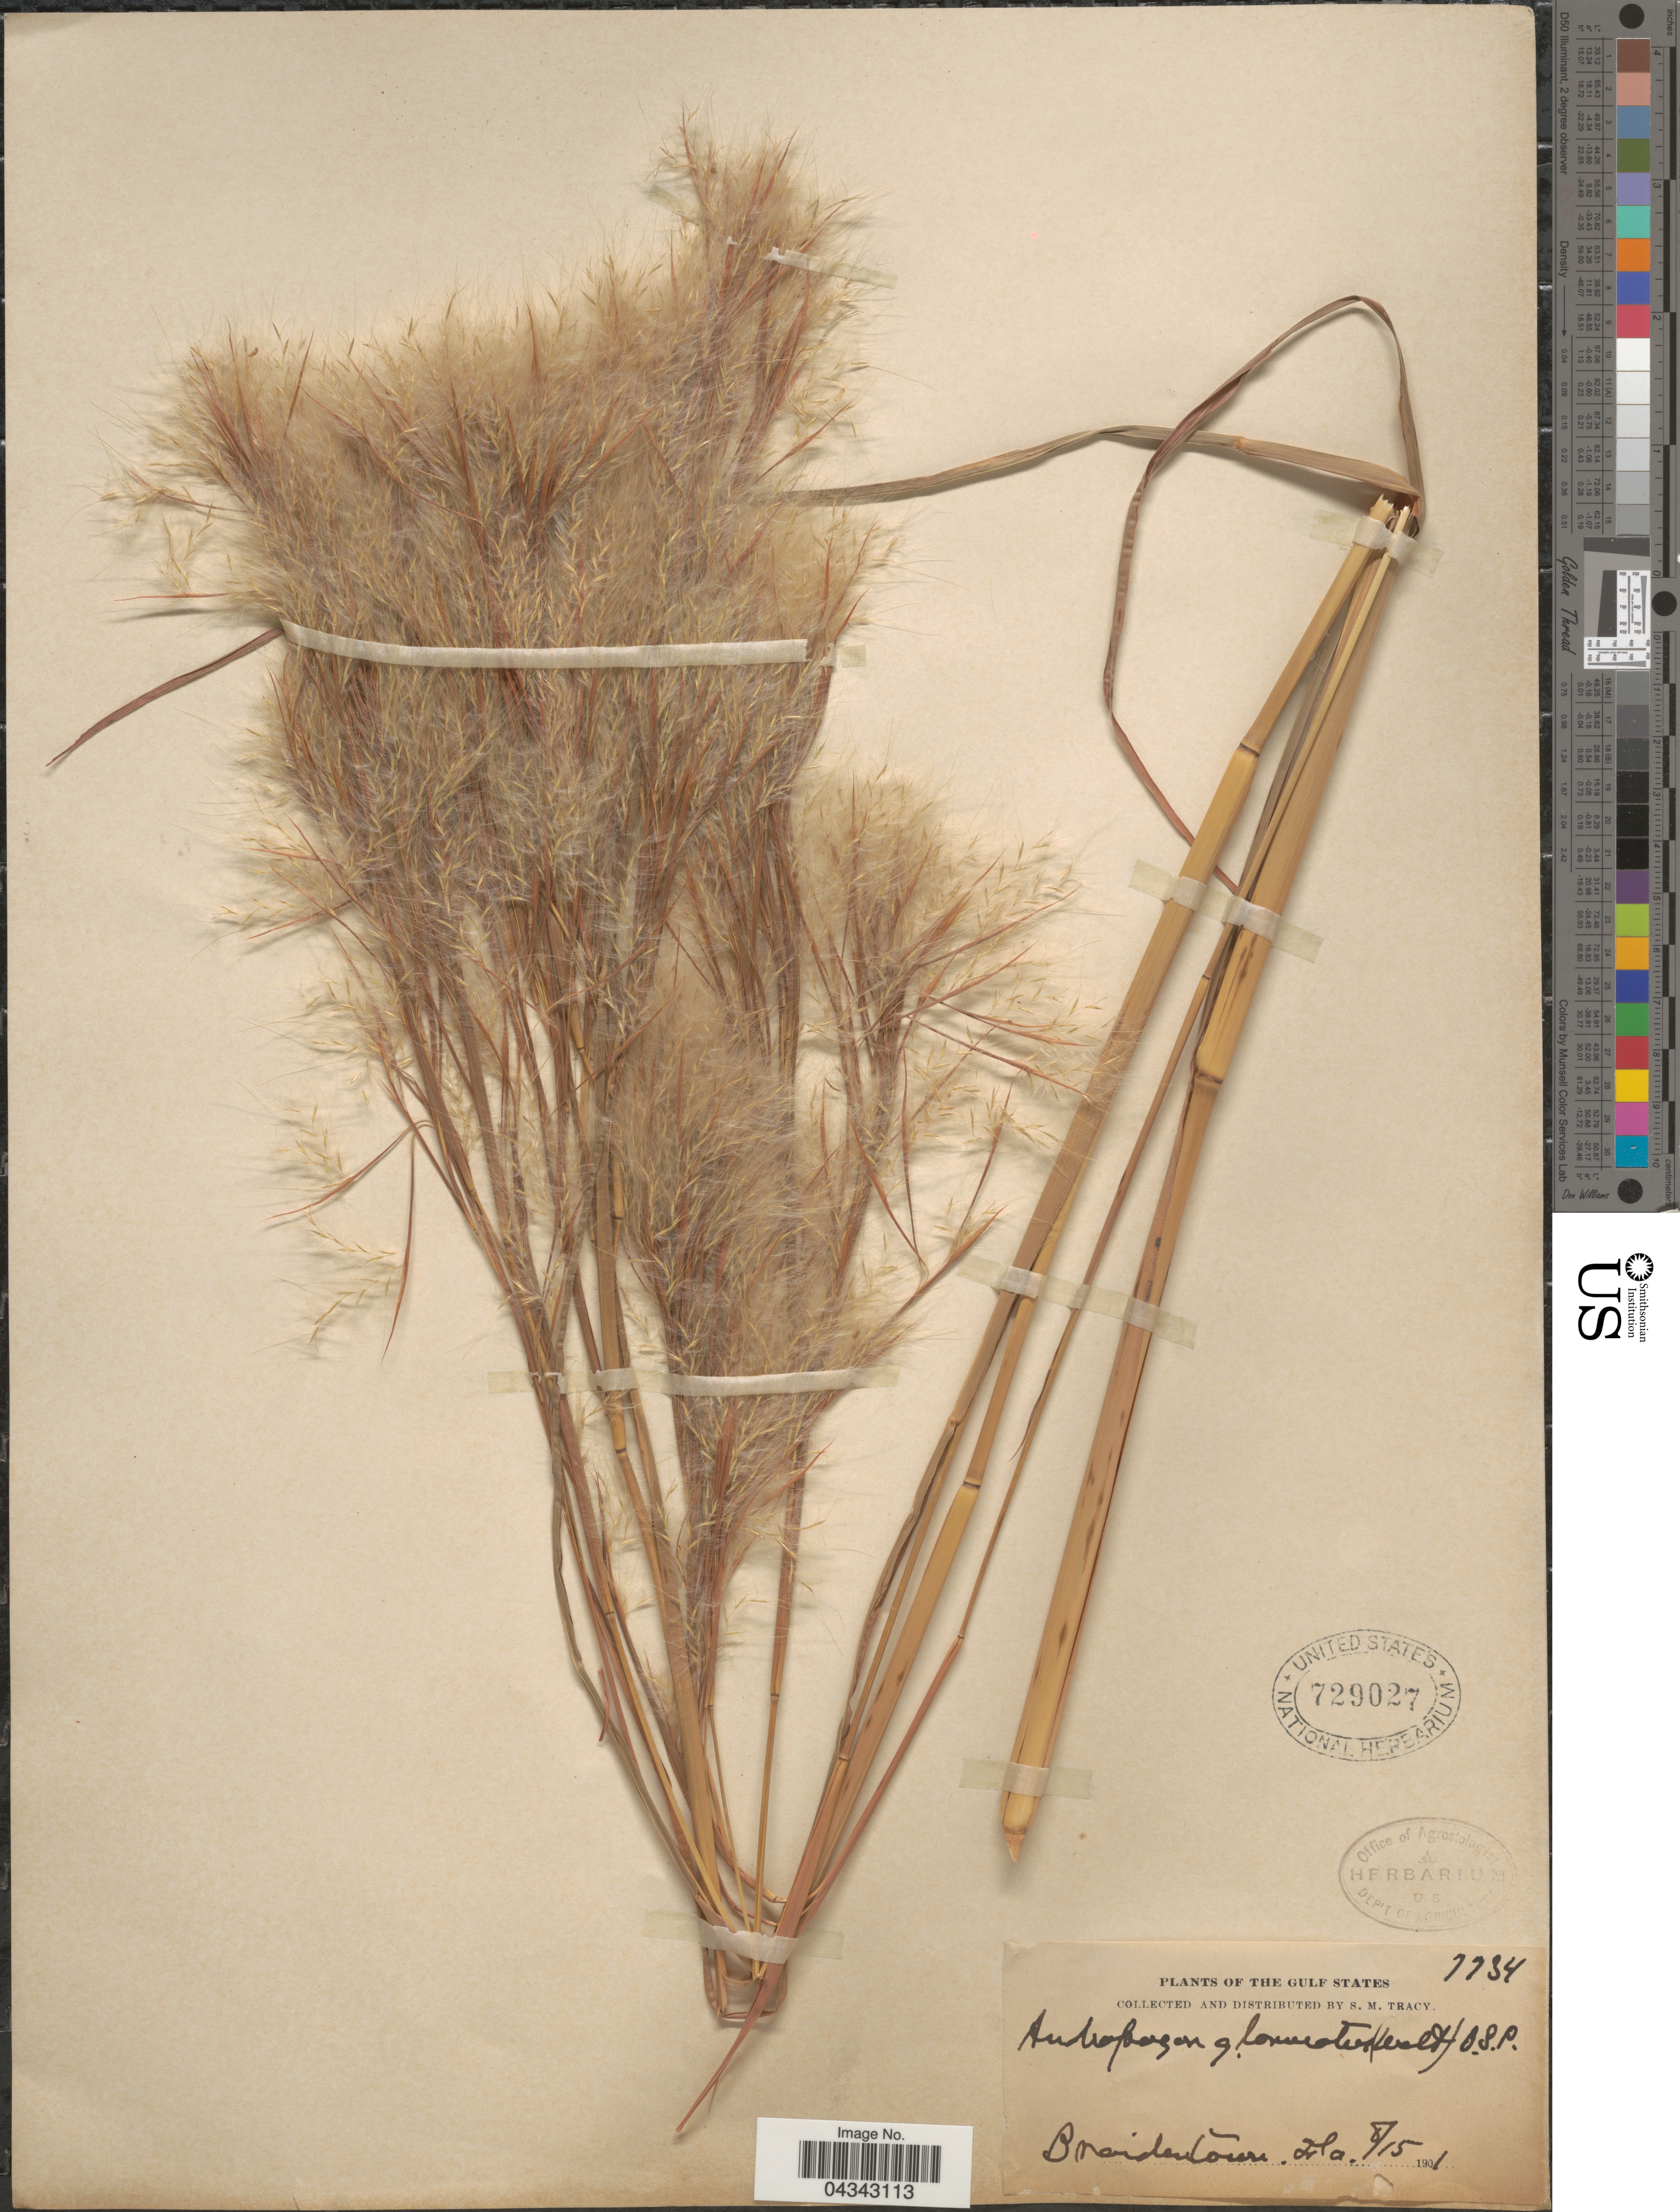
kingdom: Plantae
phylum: Tracheophyta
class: Liliopsida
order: Poales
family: Poaceae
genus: Andropogon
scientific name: Andropogon glomeratus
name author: (Walter) Britton, Stearns & Poggenb.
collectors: S. M. Tracy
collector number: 7734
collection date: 1901-08-15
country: United States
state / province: Florida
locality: Braidentown.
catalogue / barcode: US 729027